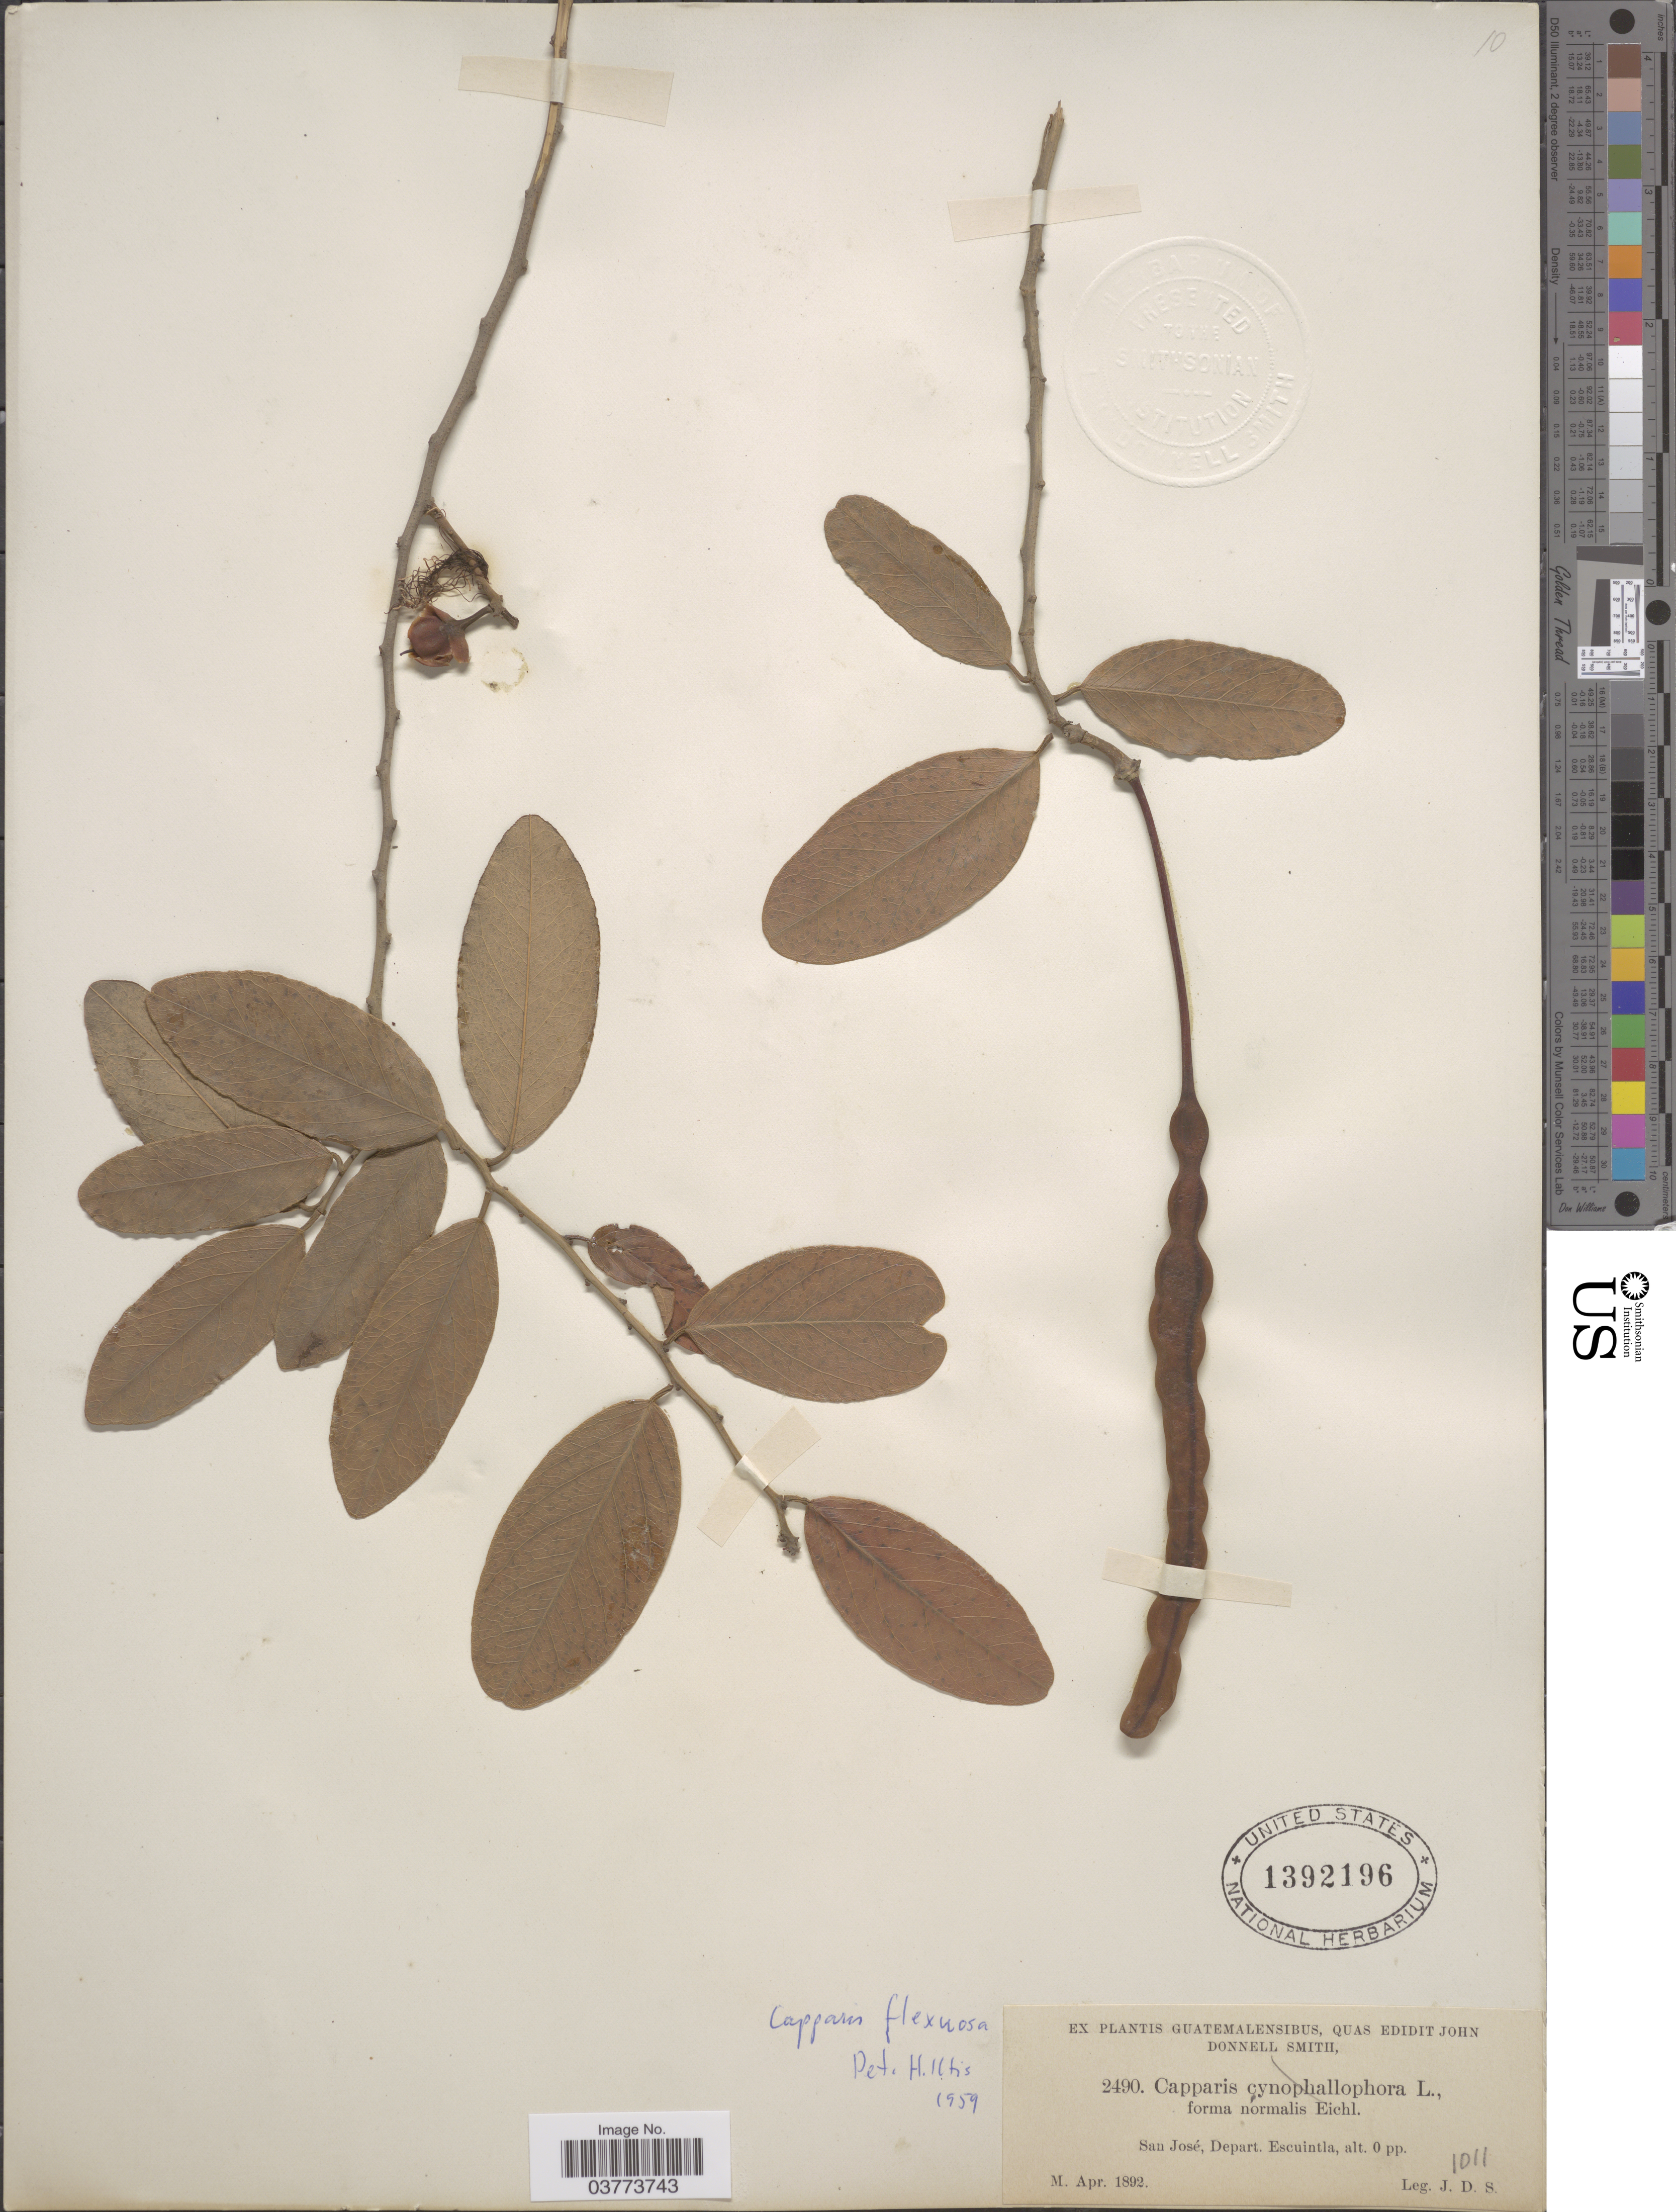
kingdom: Plantae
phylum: Tracheophyta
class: Magnoliopsida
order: Brassicales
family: Capparaceae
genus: Cynophalla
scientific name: Cynophalla flexuosa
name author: (L.) J. Presl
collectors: J. Donnell Smith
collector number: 2490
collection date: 1892-04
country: Guatemala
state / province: Escuintla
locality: San José, Depart. Escuintla.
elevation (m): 0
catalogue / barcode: US 1392196